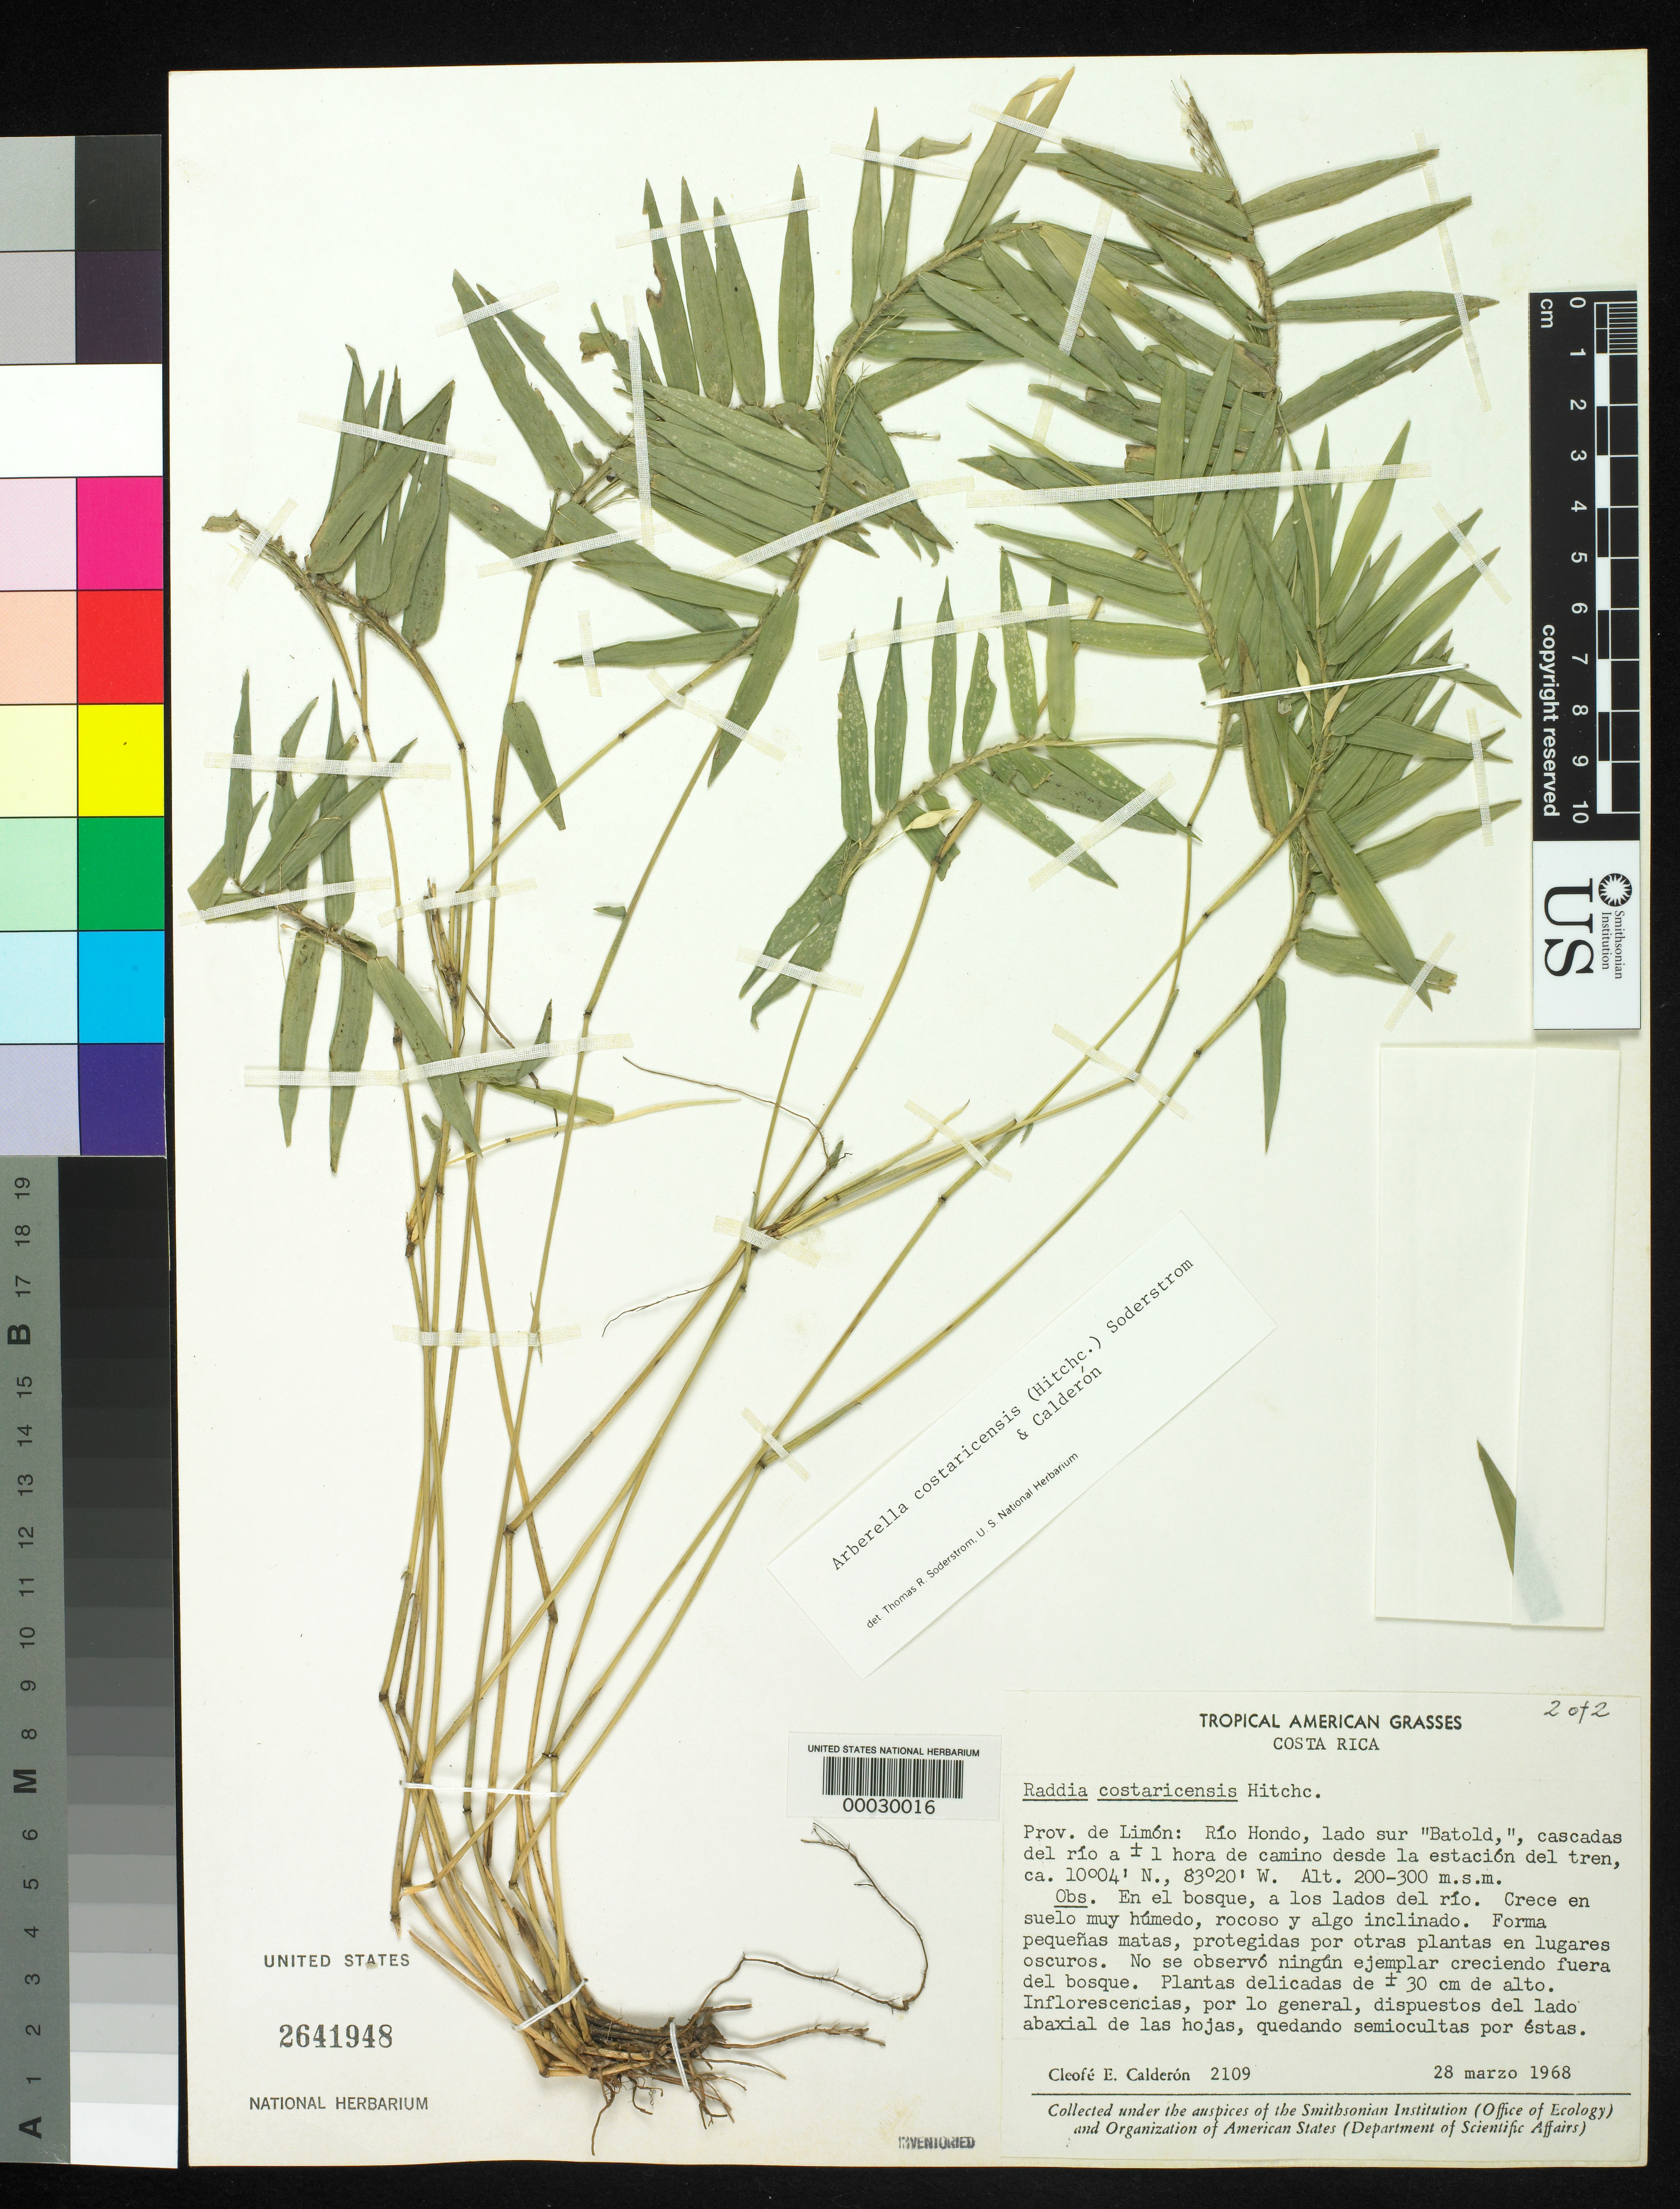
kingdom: Plantae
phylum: Tracheophyta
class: Liliopsida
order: Poales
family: Poaceae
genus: Arberella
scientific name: Arberella costaricensis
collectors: C. E. Calderón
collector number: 2109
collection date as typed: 28 Mar 1968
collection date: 1968-03-28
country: Costa Rica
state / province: Limón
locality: Rio hondo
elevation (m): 200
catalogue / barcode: US 2641948